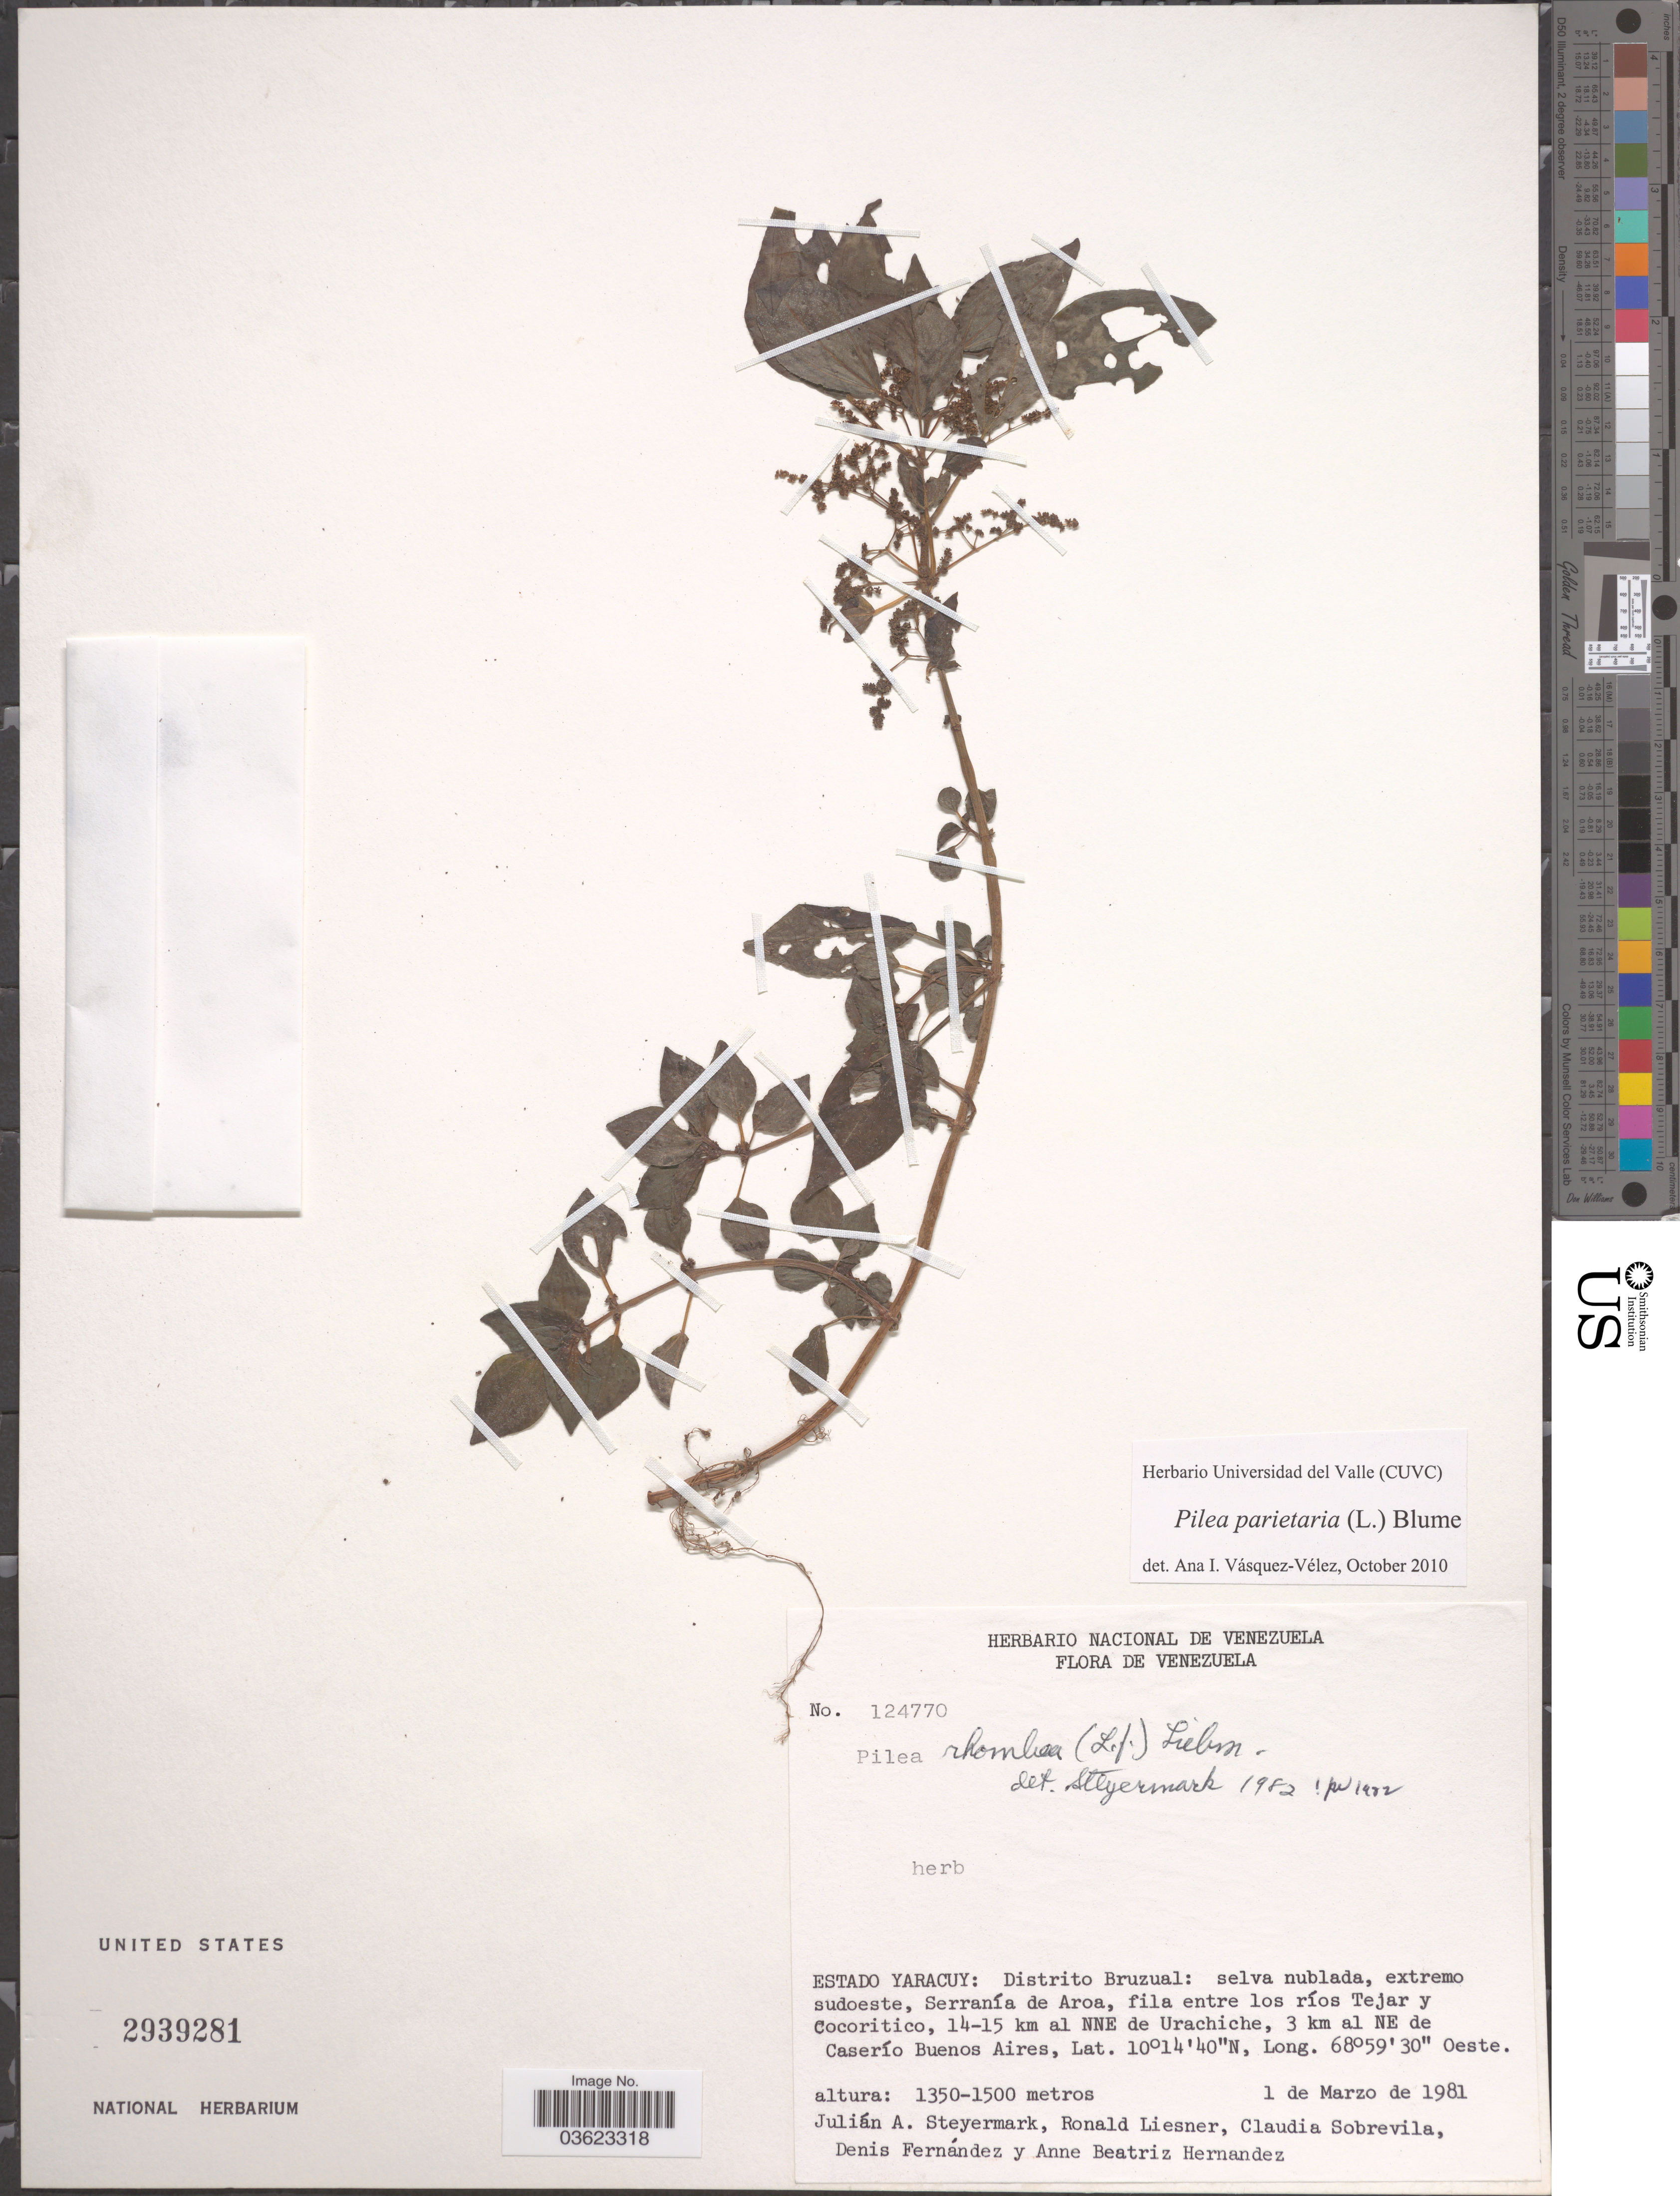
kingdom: Plantae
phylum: Tracheophyta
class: Magnoliopsida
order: Rosales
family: Urticaceae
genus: Pilea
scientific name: Pilea parietaria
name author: (L.) Blume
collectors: J. Steyermark, R. L. Liesner & C. Sobrevila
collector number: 124770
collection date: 1981-03-01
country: Venezuela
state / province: Yaracuy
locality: Distrito Bruzual: selva nublada, extremo sudoeste, Serranía de Aroa, fila entre los ríos Tejar y Cocoritico, 14-15 km al NNE de Urachiche, 3 km al NE de Caserío Buenos Aires.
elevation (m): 1350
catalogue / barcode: US 2939281